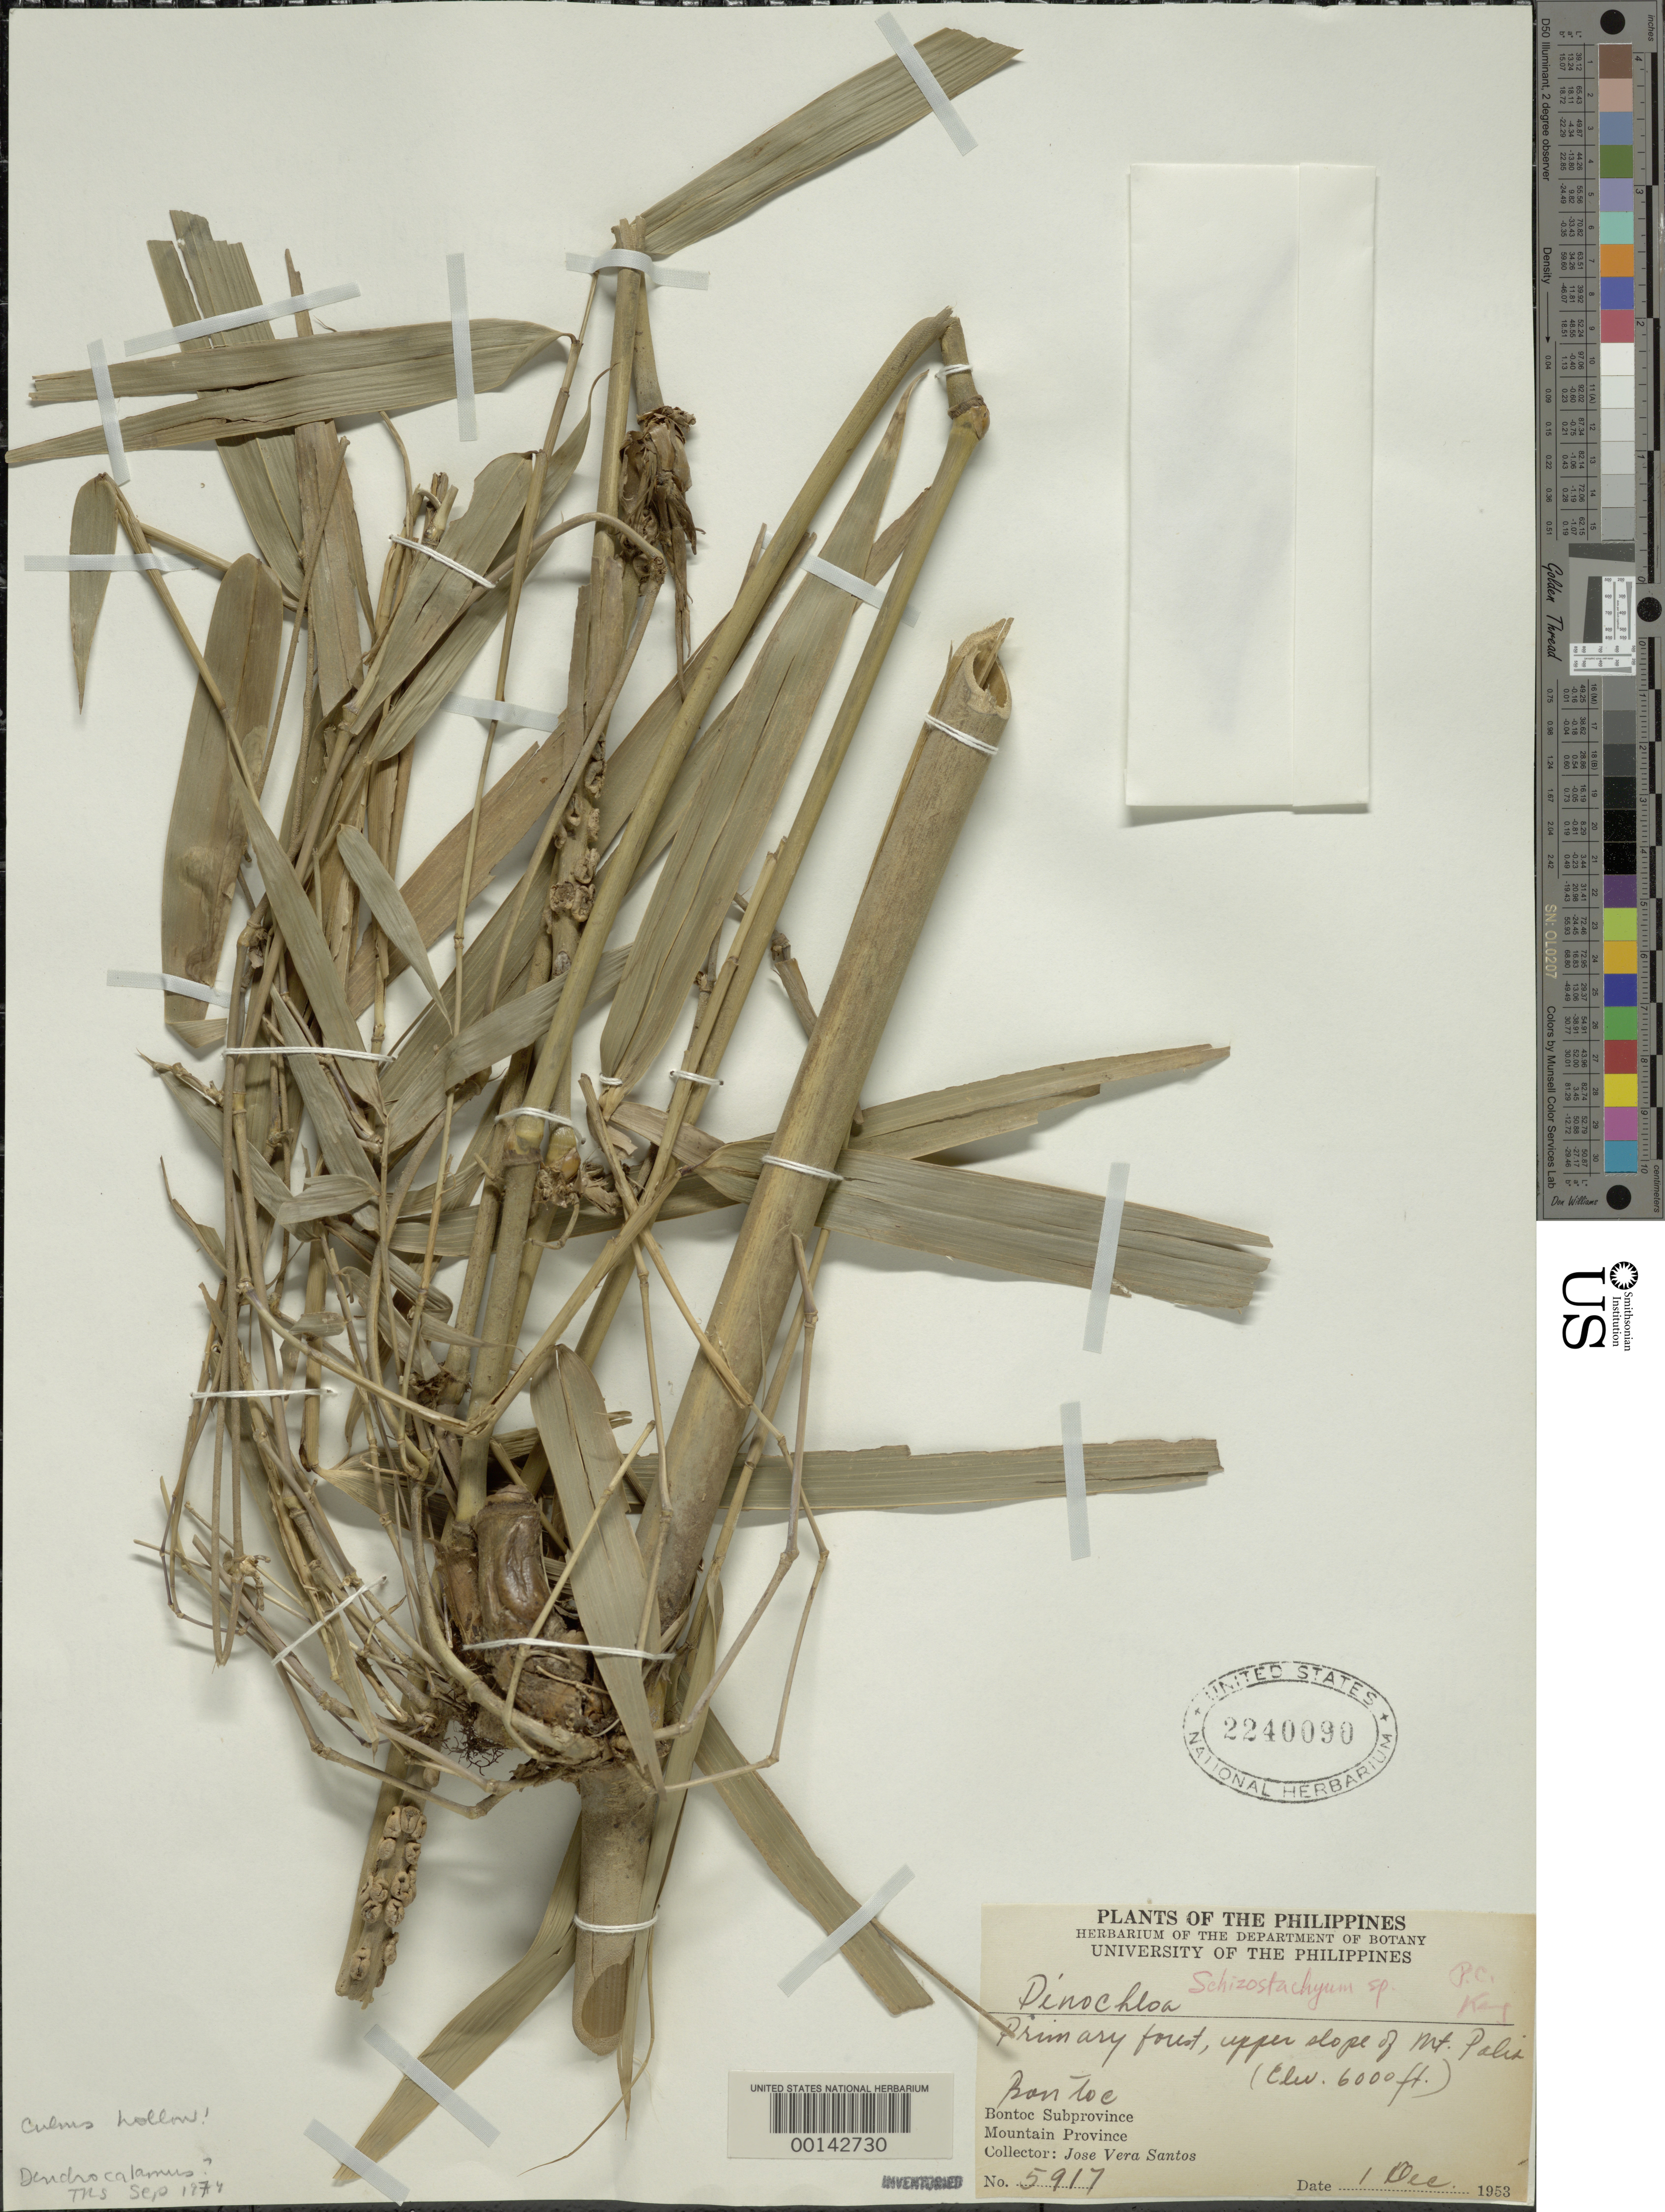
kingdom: Plantae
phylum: Tracheophyta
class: Liliopsida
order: Poales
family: Poaceae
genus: Schizostachyum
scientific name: Schizostachyum sp.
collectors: J. V. Santos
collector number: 5917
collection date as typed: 01 Dec 1953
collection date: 1953-12-01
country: Philippines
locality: Bontoc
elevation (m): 1830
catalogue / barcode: US 2240090